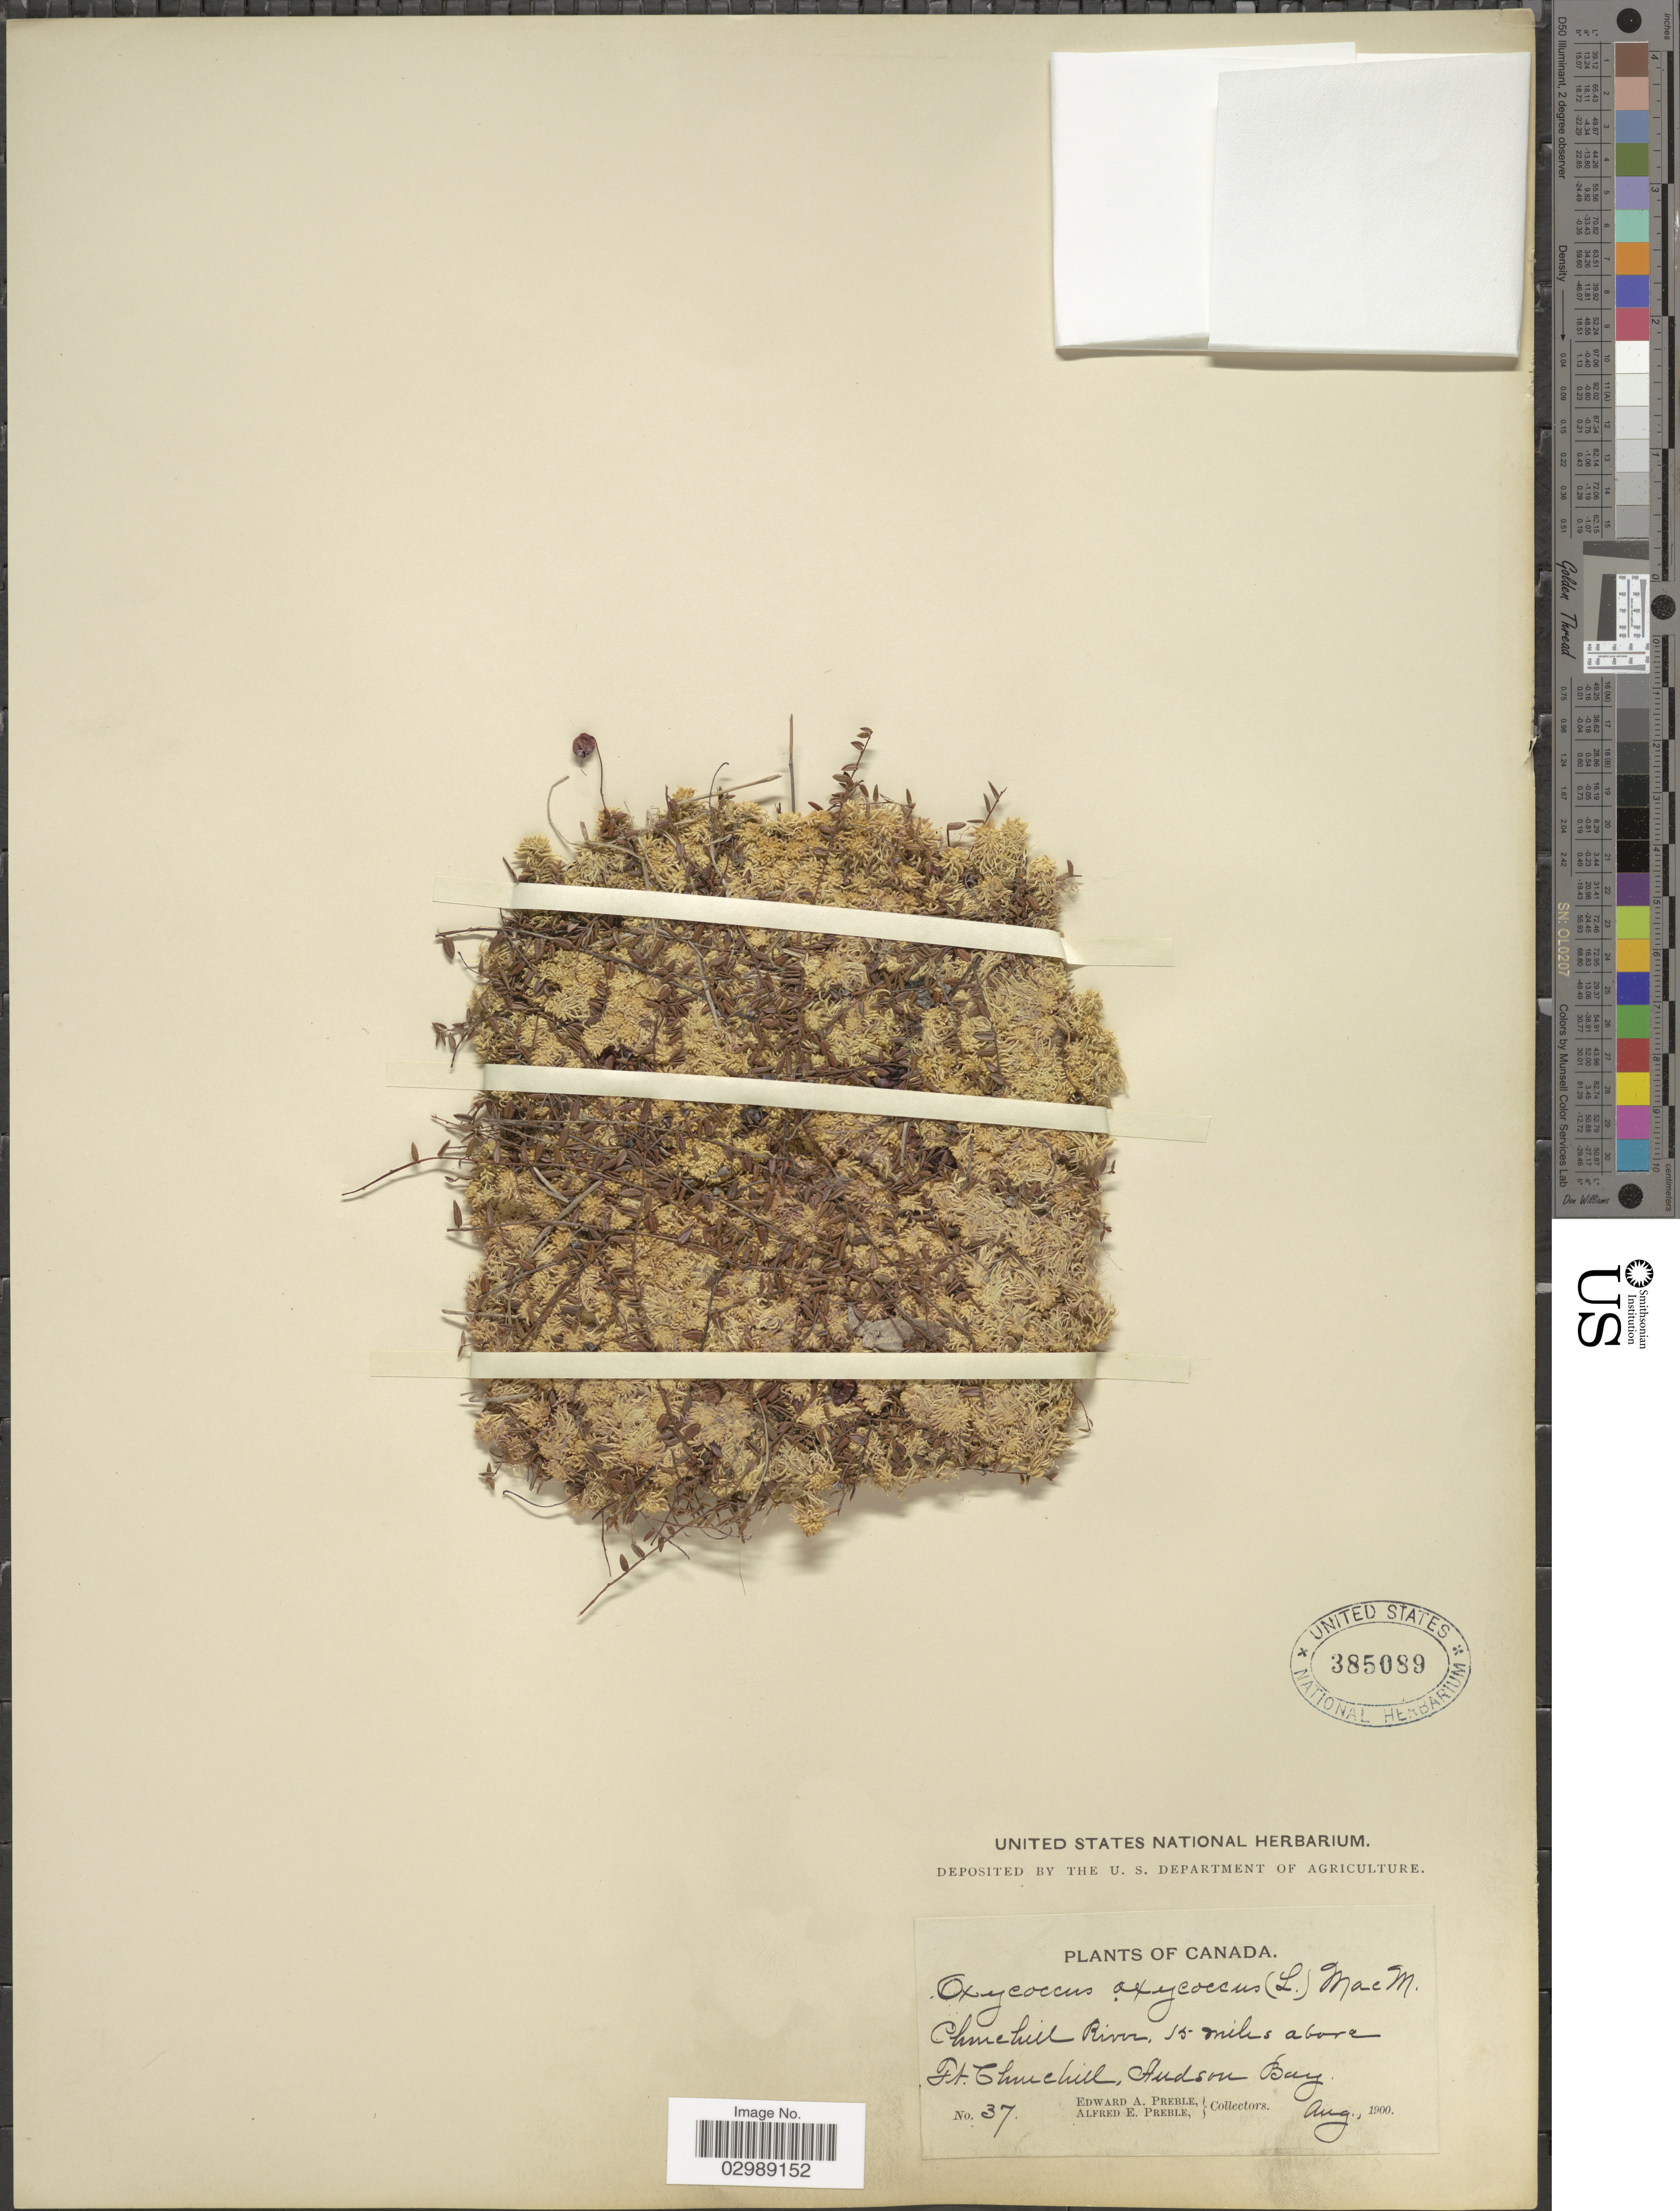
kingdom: Plantae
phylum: Tracheophyta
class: Magnoliopsida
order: Ericales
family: Ericaceae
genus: Vaccinium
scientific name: Vaccinium oxycoccos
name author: L.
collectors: E. Preble & A. Preble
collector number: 37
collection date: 1900-08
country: Canada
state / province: Manitoba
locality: Churchill River, 15 miles above Ft. Churchill, Hudson Bay.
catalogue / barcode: US 385089